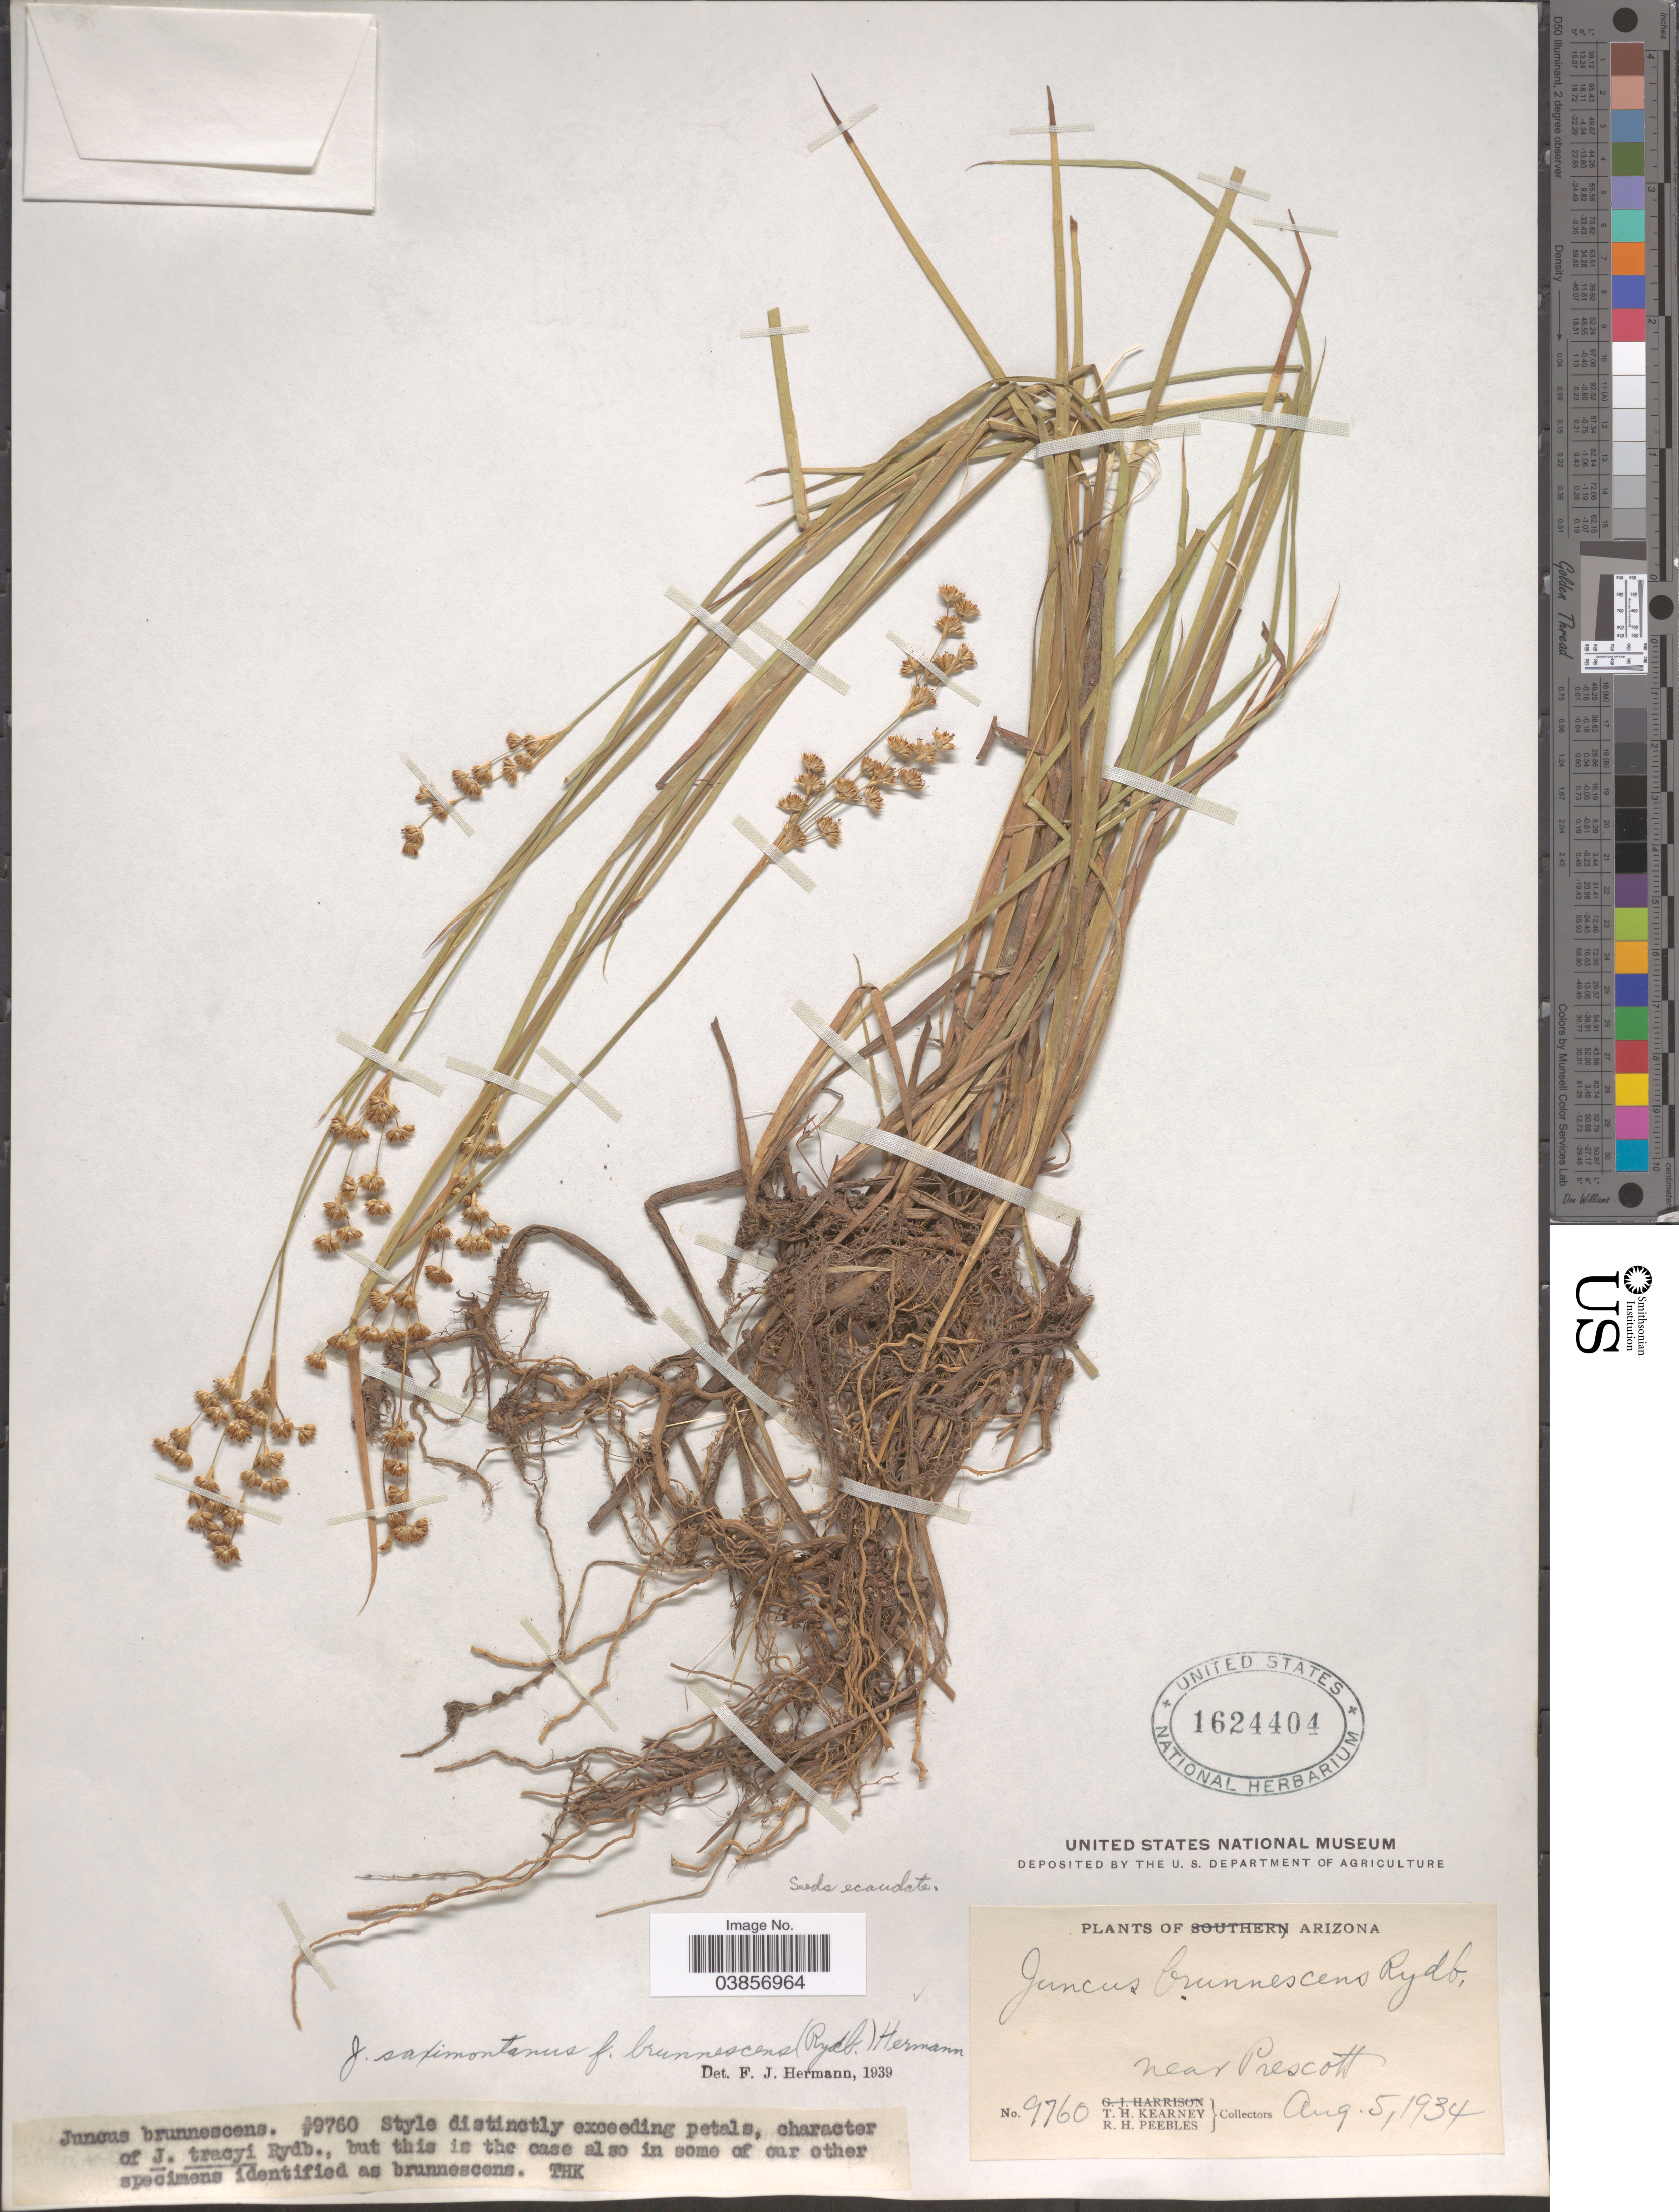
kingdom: Plantae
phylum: Tracheophyta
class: Liliopsida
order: Poales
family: Juncaceae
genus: Juncus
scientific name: Juncus saximontanus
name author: A. Nelson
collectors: T. H. Kearney & R. H. Peebles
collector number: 9760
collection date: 1934-08-05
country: United States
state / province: Arizona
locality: Near Prescott.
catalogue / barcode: US 1624404